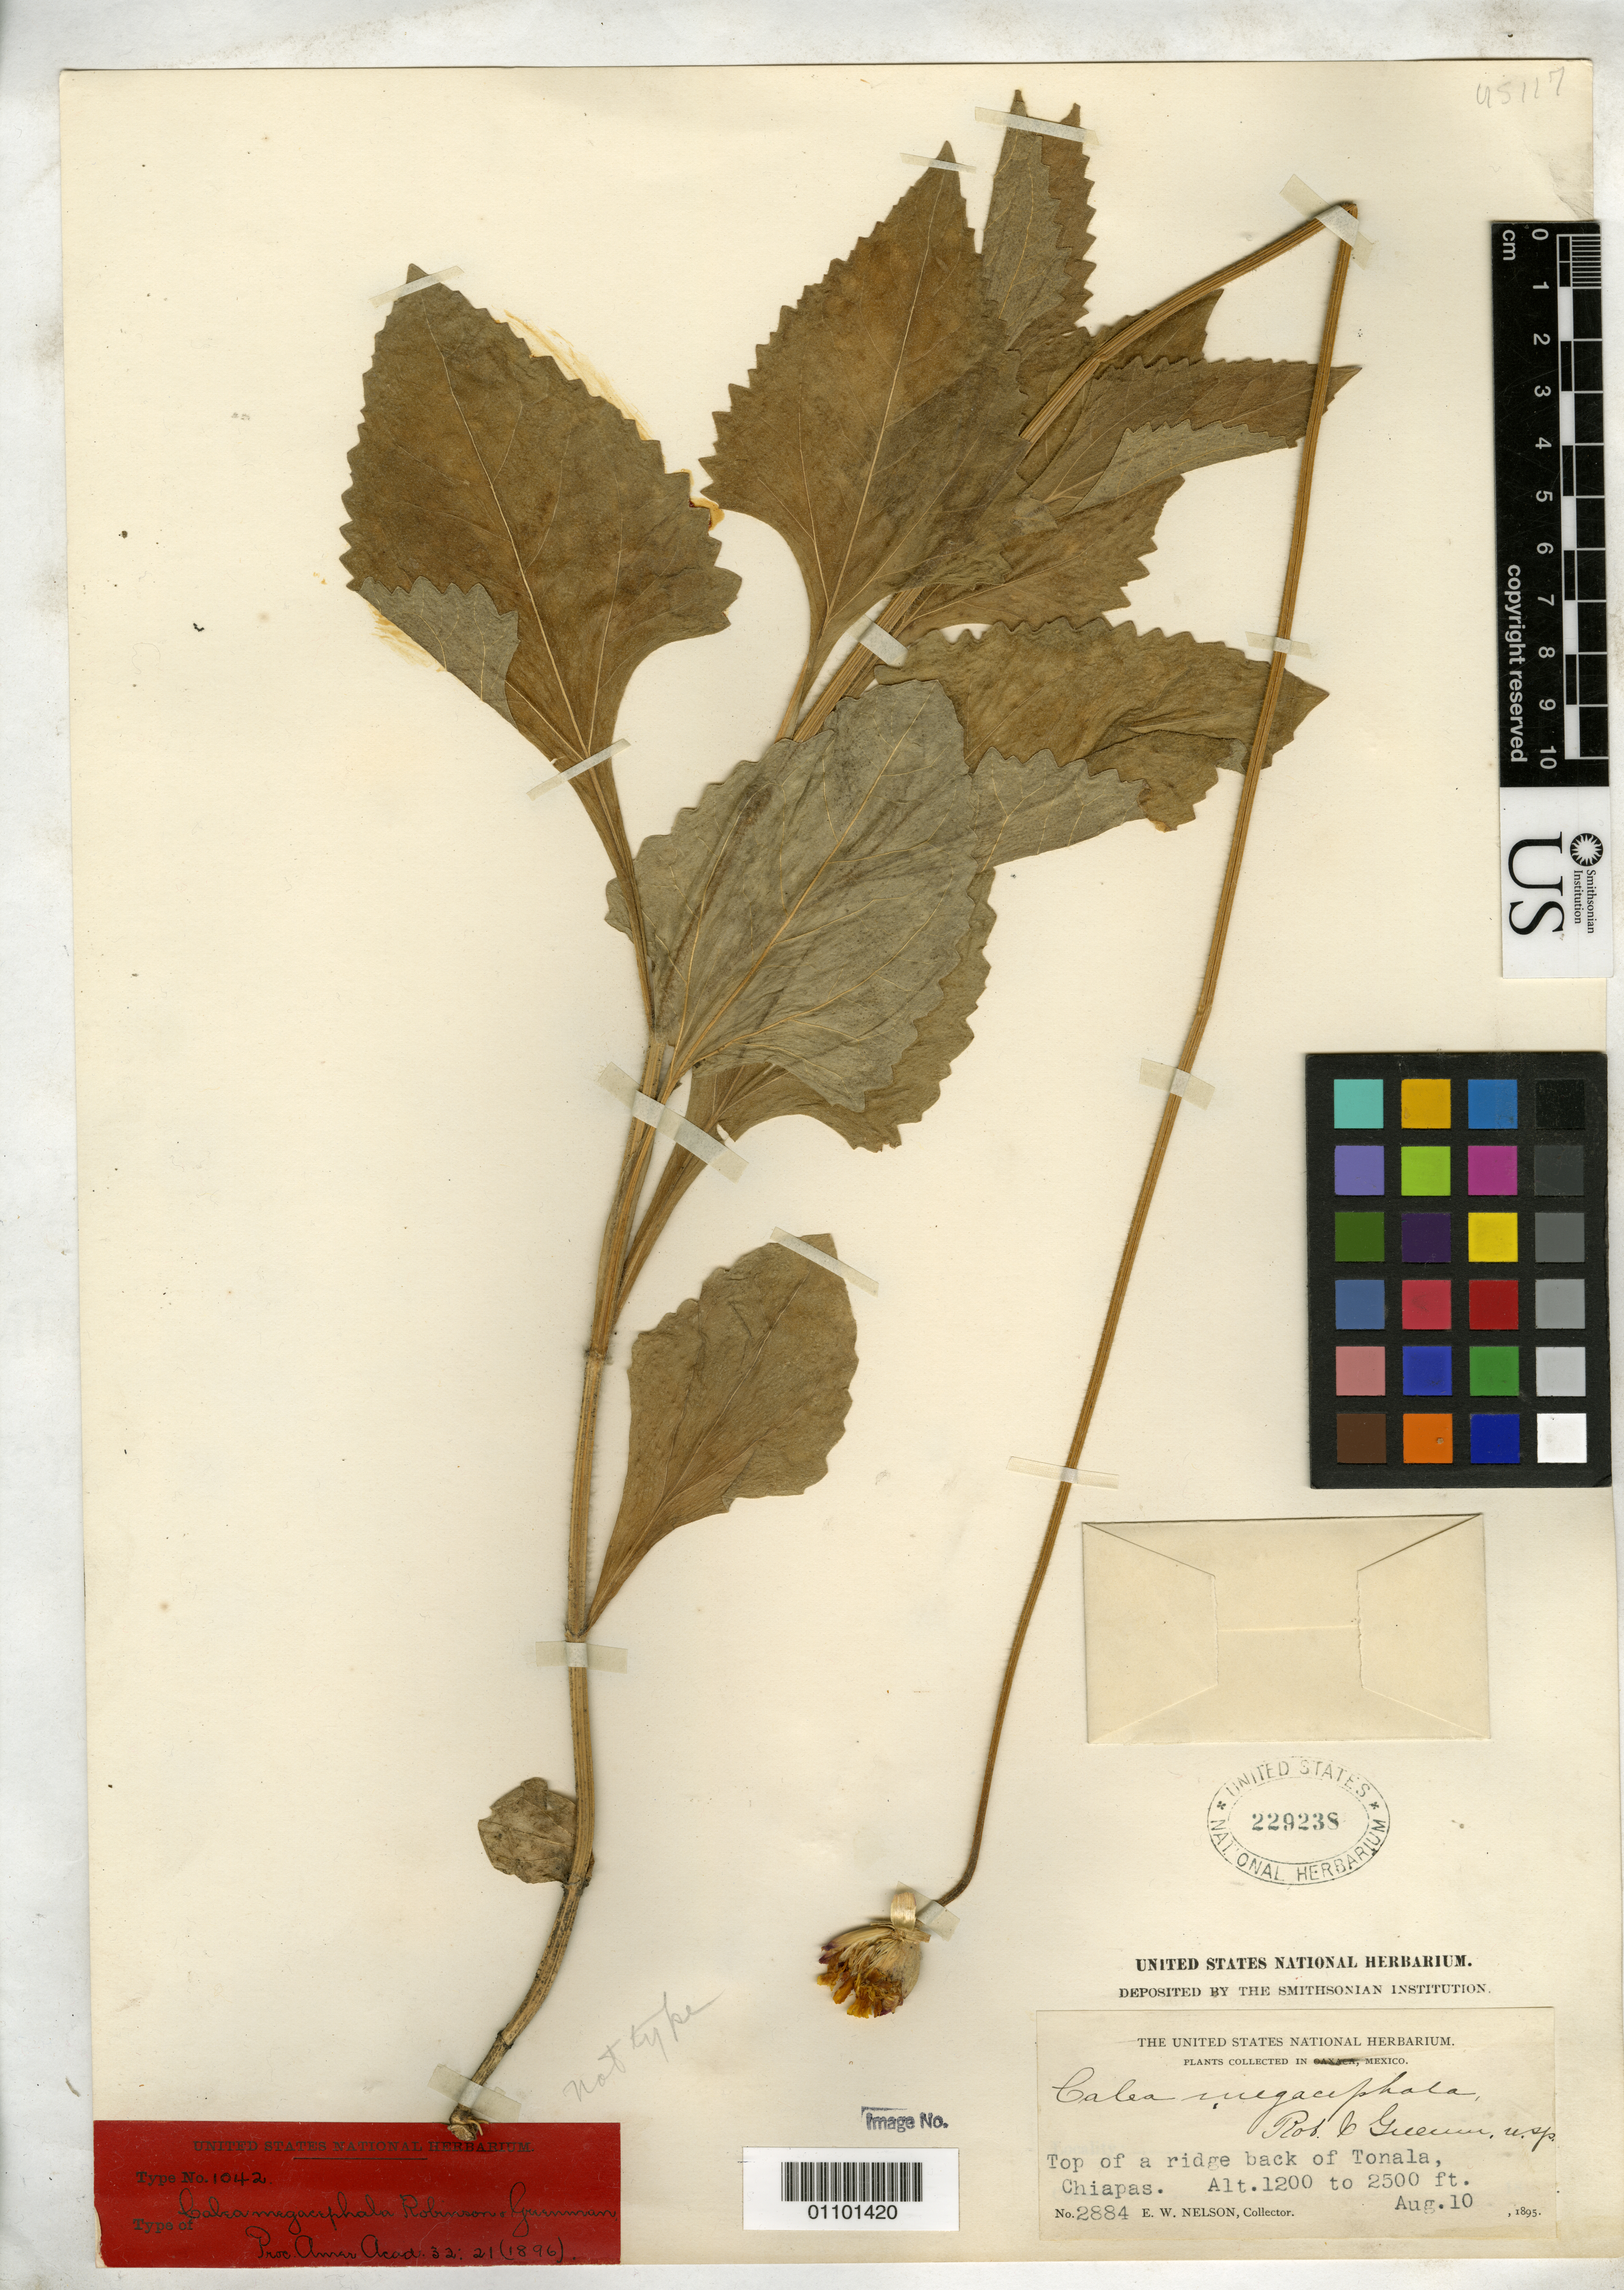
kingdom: Plantae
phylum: Tracheophyta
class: Magnoliopsida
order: Asterales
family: Asteraceae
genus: Calea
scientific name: Calea megacephala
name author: B.L. Rob. & Greenm.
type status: Syntype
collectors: E. W. Nelson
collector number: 2884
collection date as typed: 10 Aug 1895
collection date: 1895-08-10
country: Mexico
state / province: Chiapas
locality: Top of a ridge back of Tonala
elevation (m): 366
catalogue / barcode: US 229238